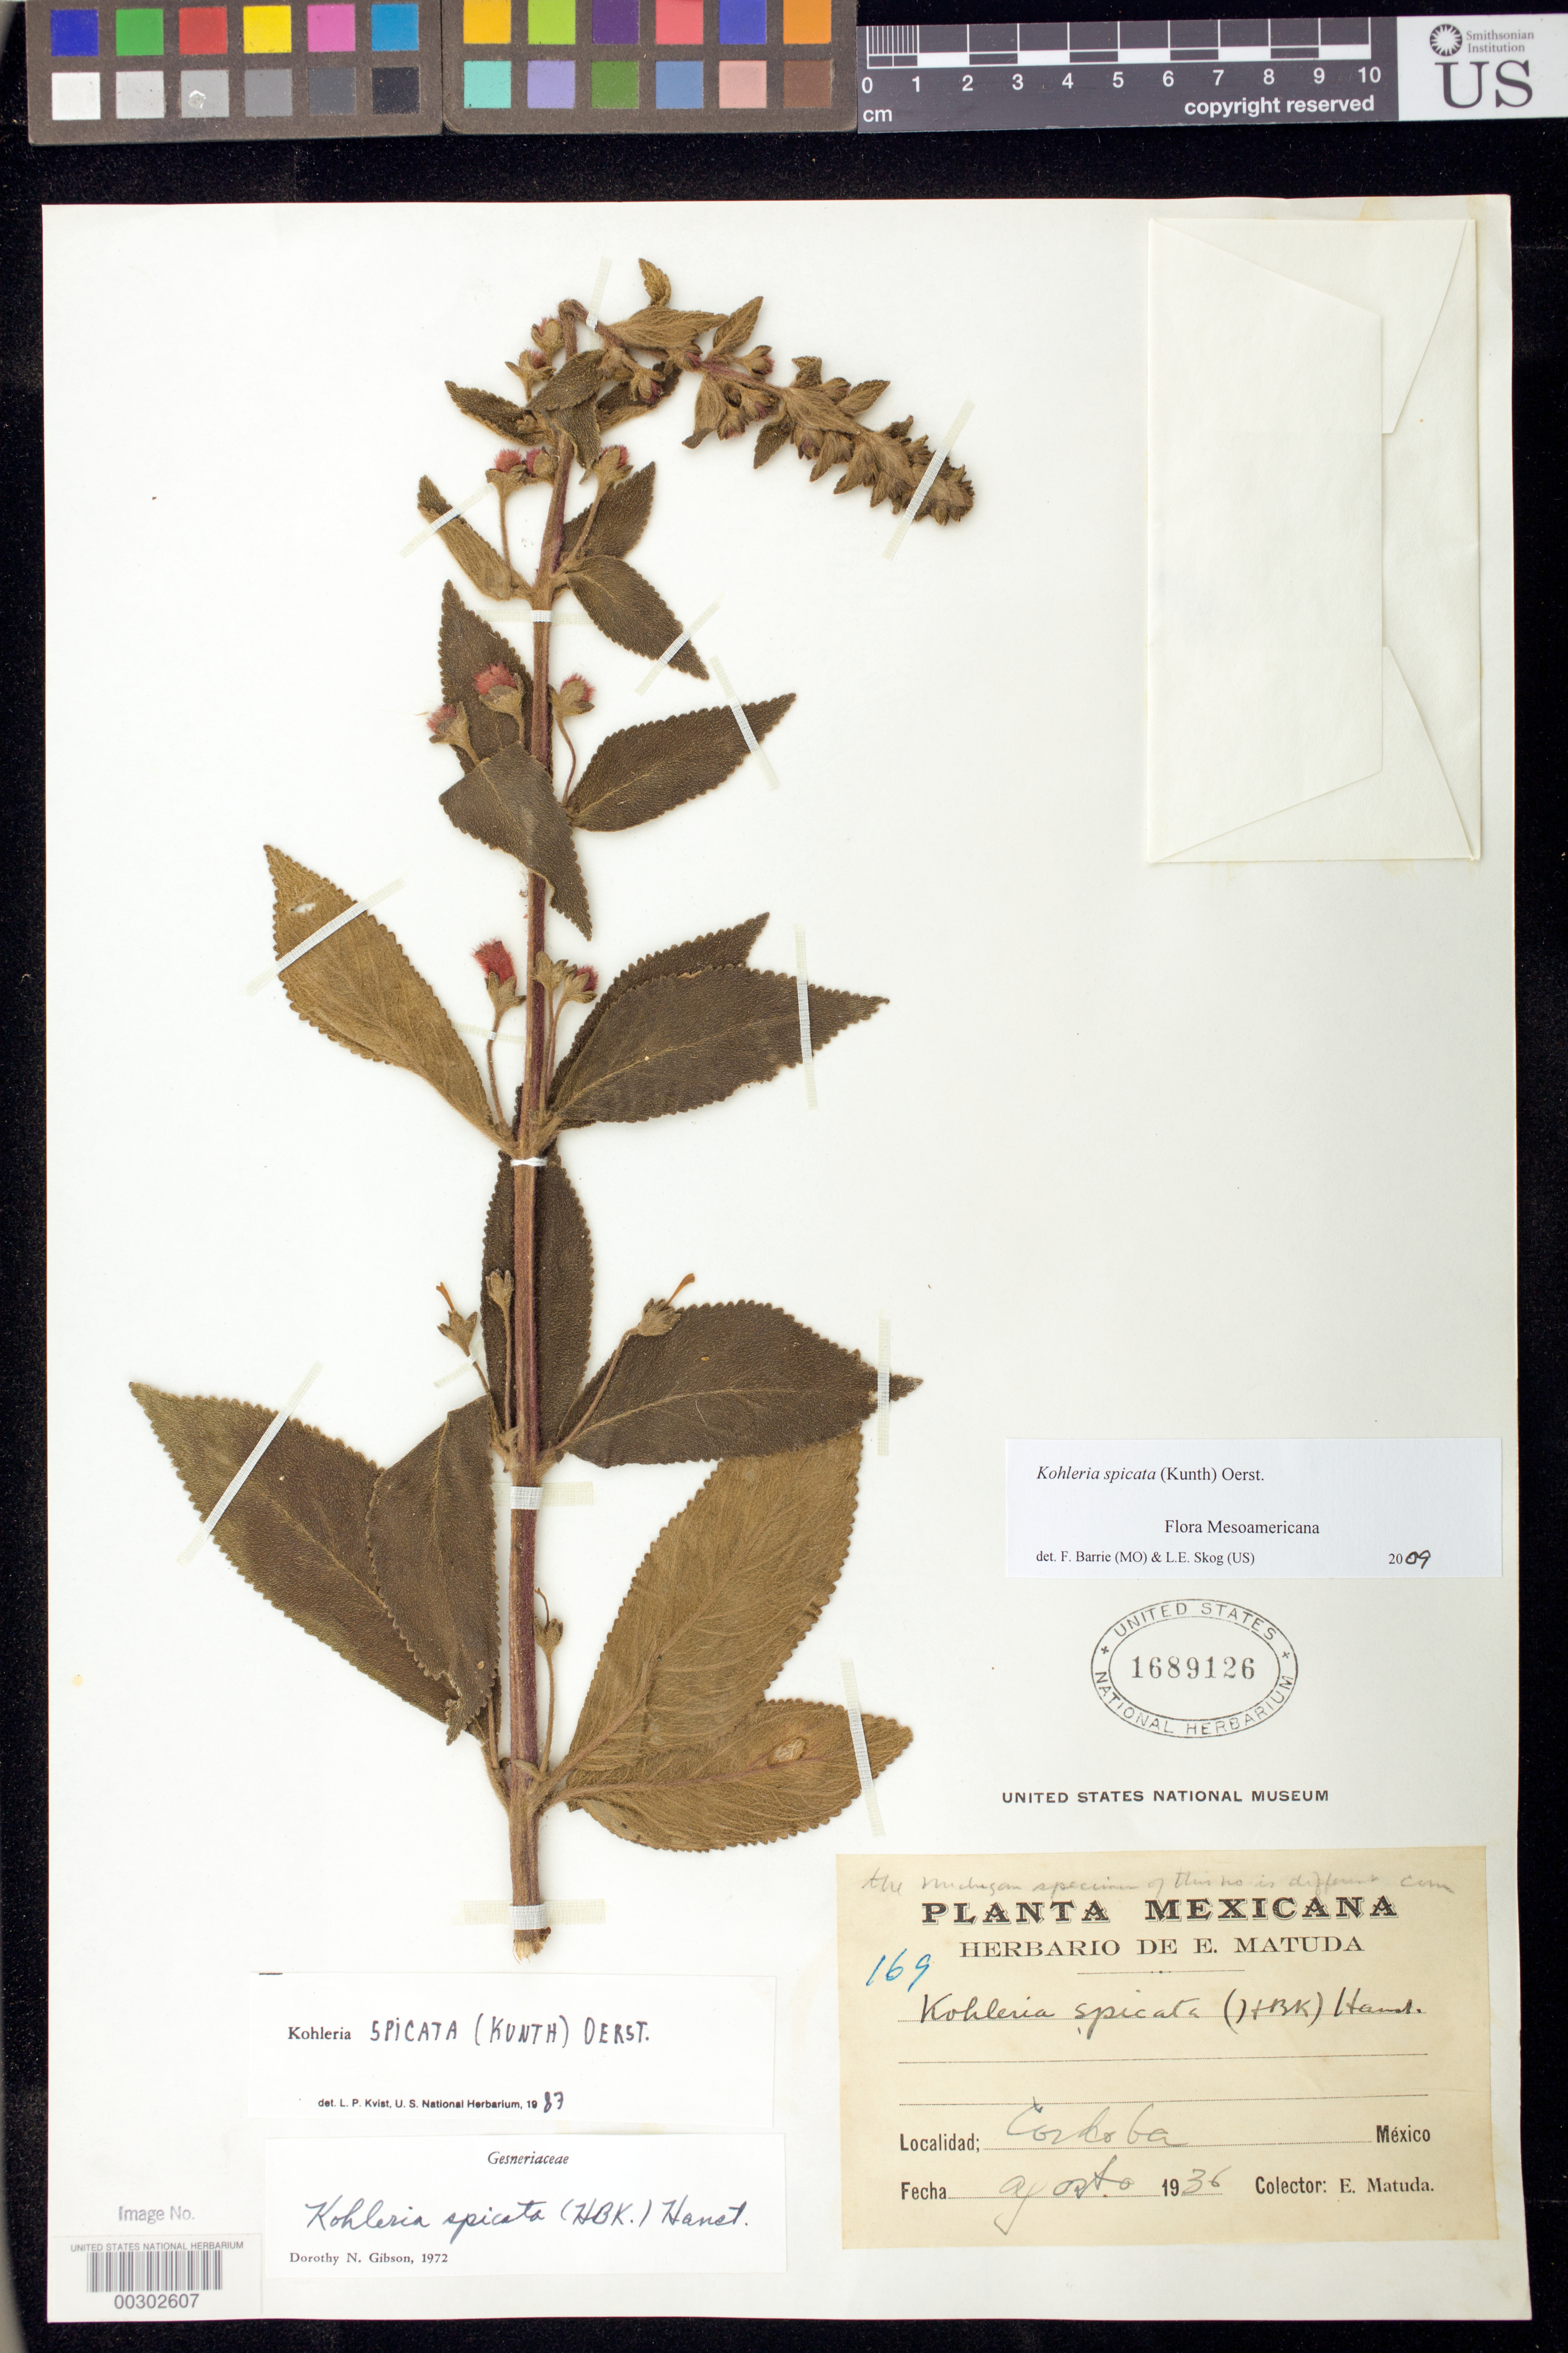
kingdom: Plantae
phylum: Tracheophyta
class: Magnoliopsida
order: Lamiales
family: Gesneriaceae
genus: Kohleria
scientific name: Kohleria spicata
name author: (Kunth) Oerst.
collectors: E. Matuda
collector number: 169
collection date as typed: Aug 1936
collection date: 1936-08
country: Mexico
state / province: Veracruz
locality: Cordoba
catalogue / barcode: US 1689126